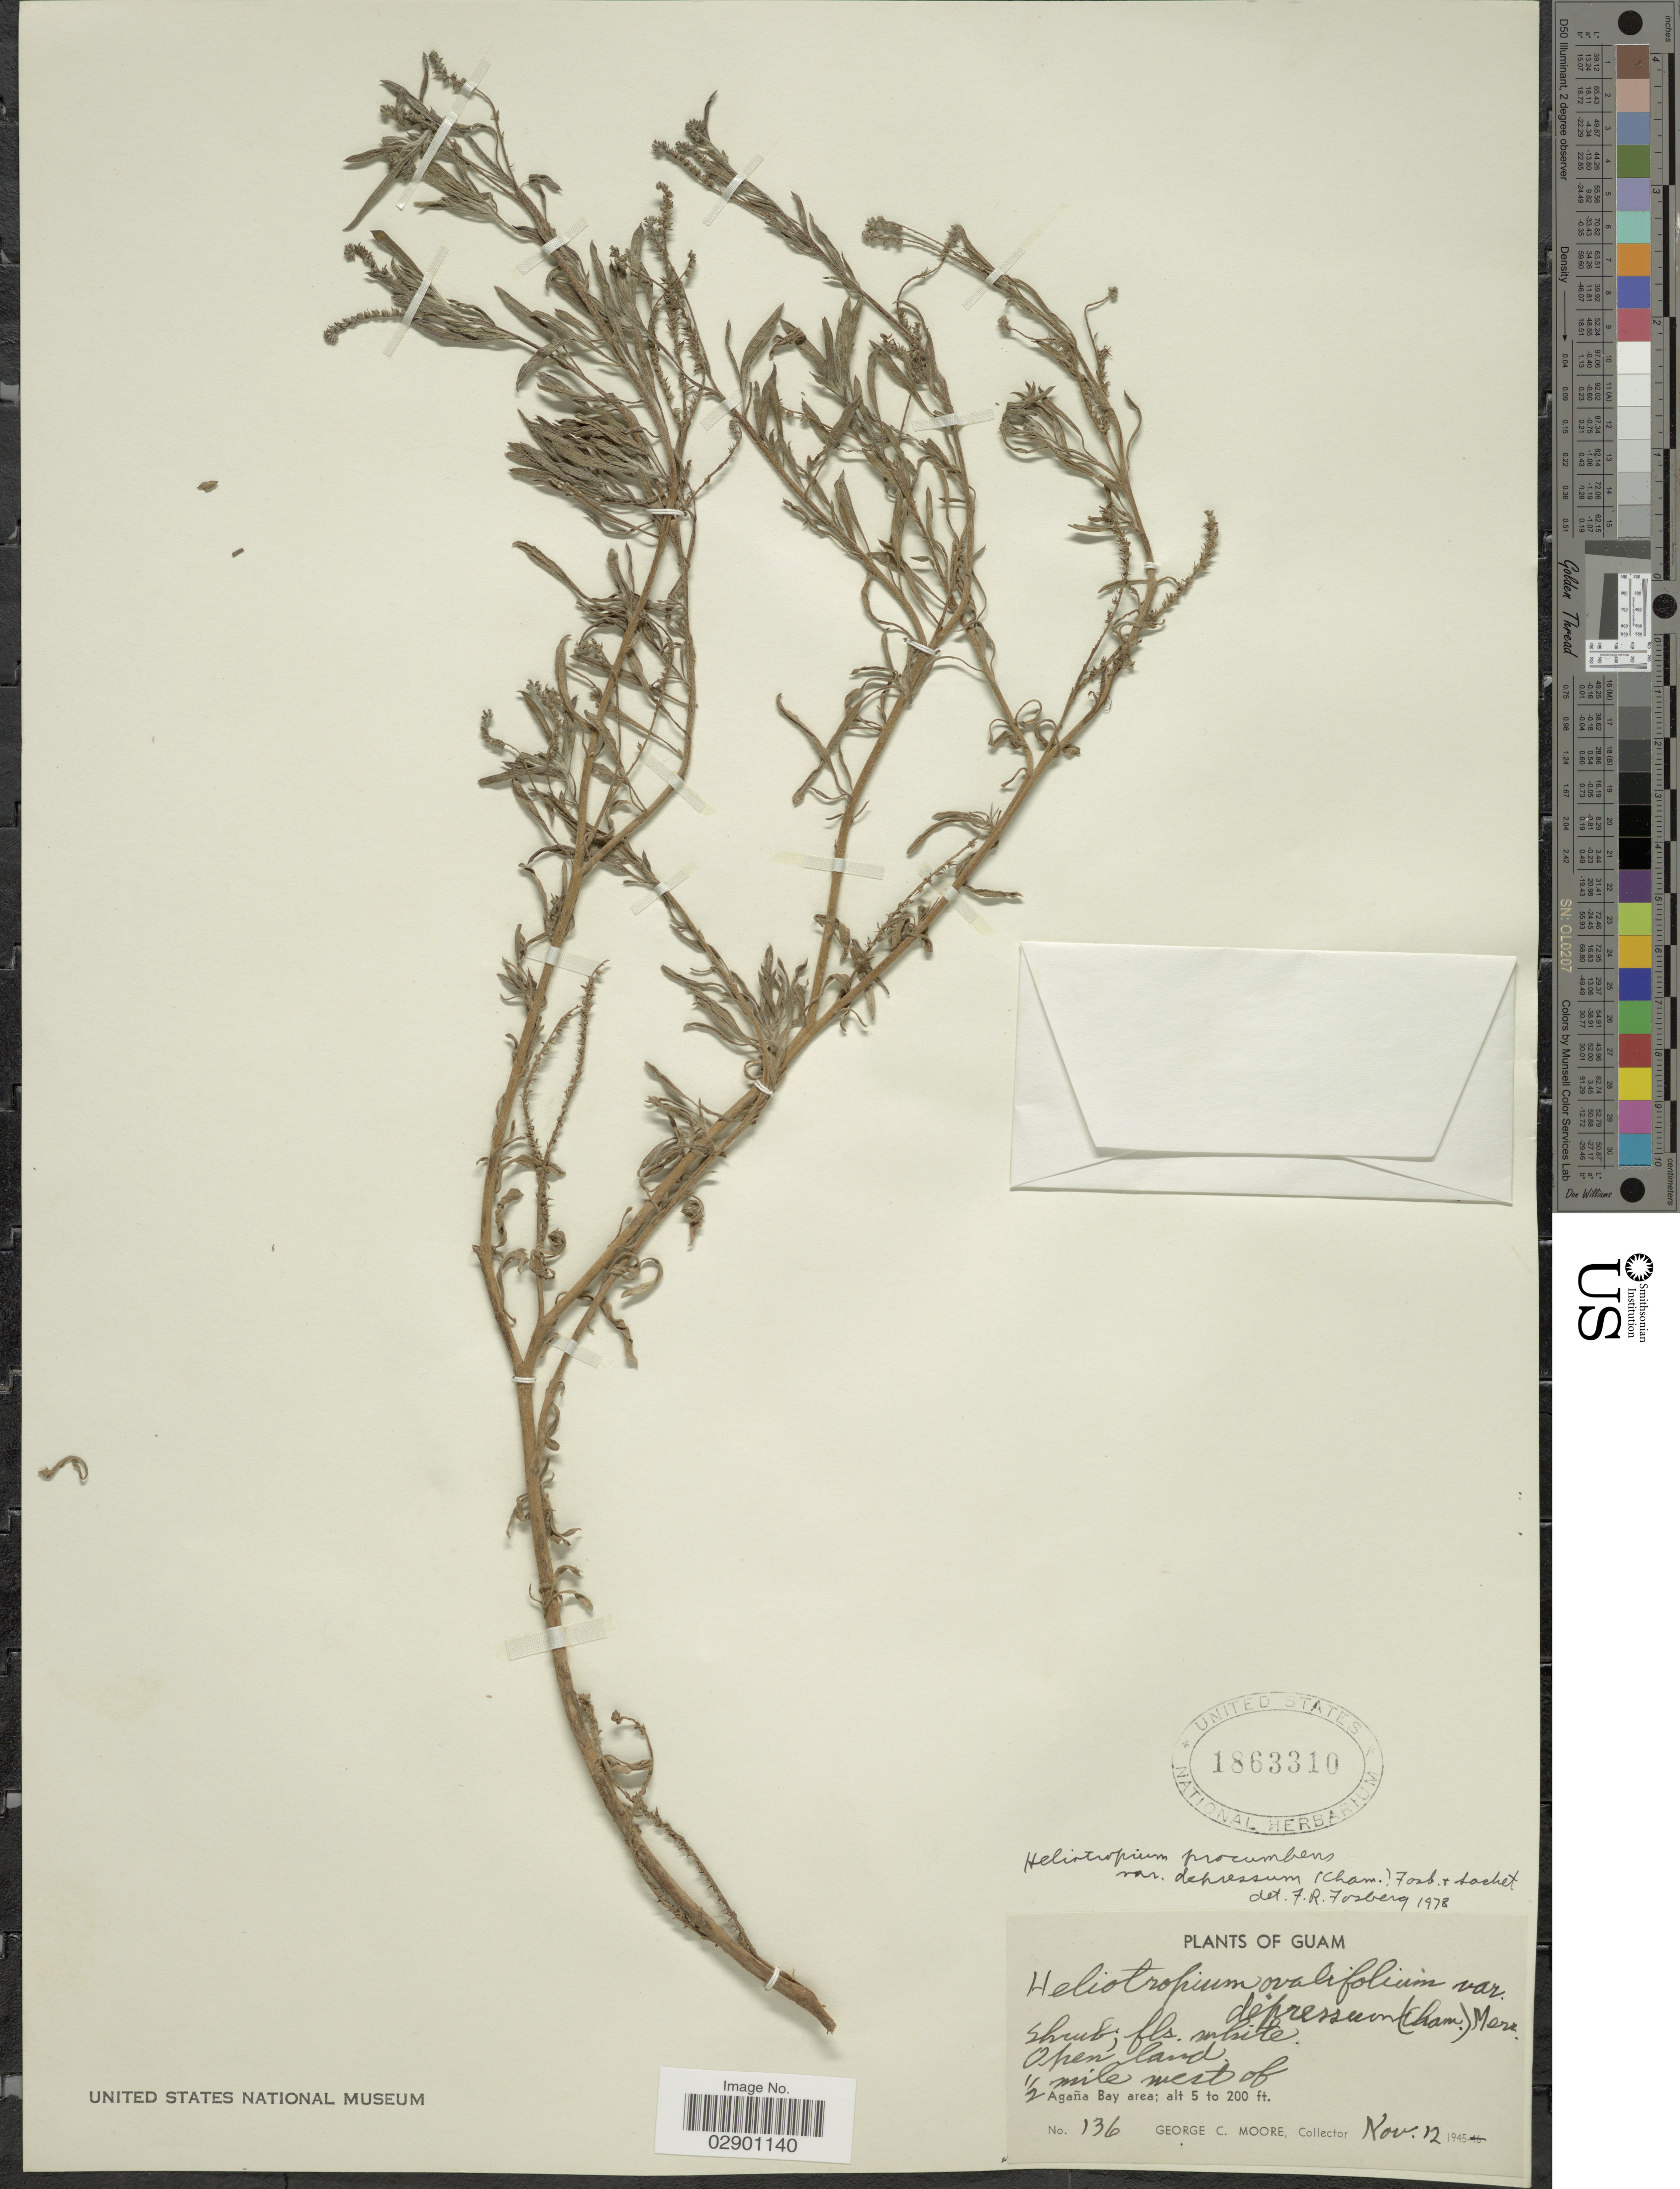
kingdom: Plantae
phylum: Tracheophyta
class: Magnoliopsida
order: Boraginales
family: Heliotropiaceae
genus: Heliotropium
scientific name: Heliotropium procumbens var. depressum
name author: (Cham.) Fosberg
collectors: G. C. Moore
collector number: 136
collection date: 1945-11-12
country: Guam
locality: ½ mile west of Agaña Bay.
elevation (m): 2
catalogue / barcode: US 1863310